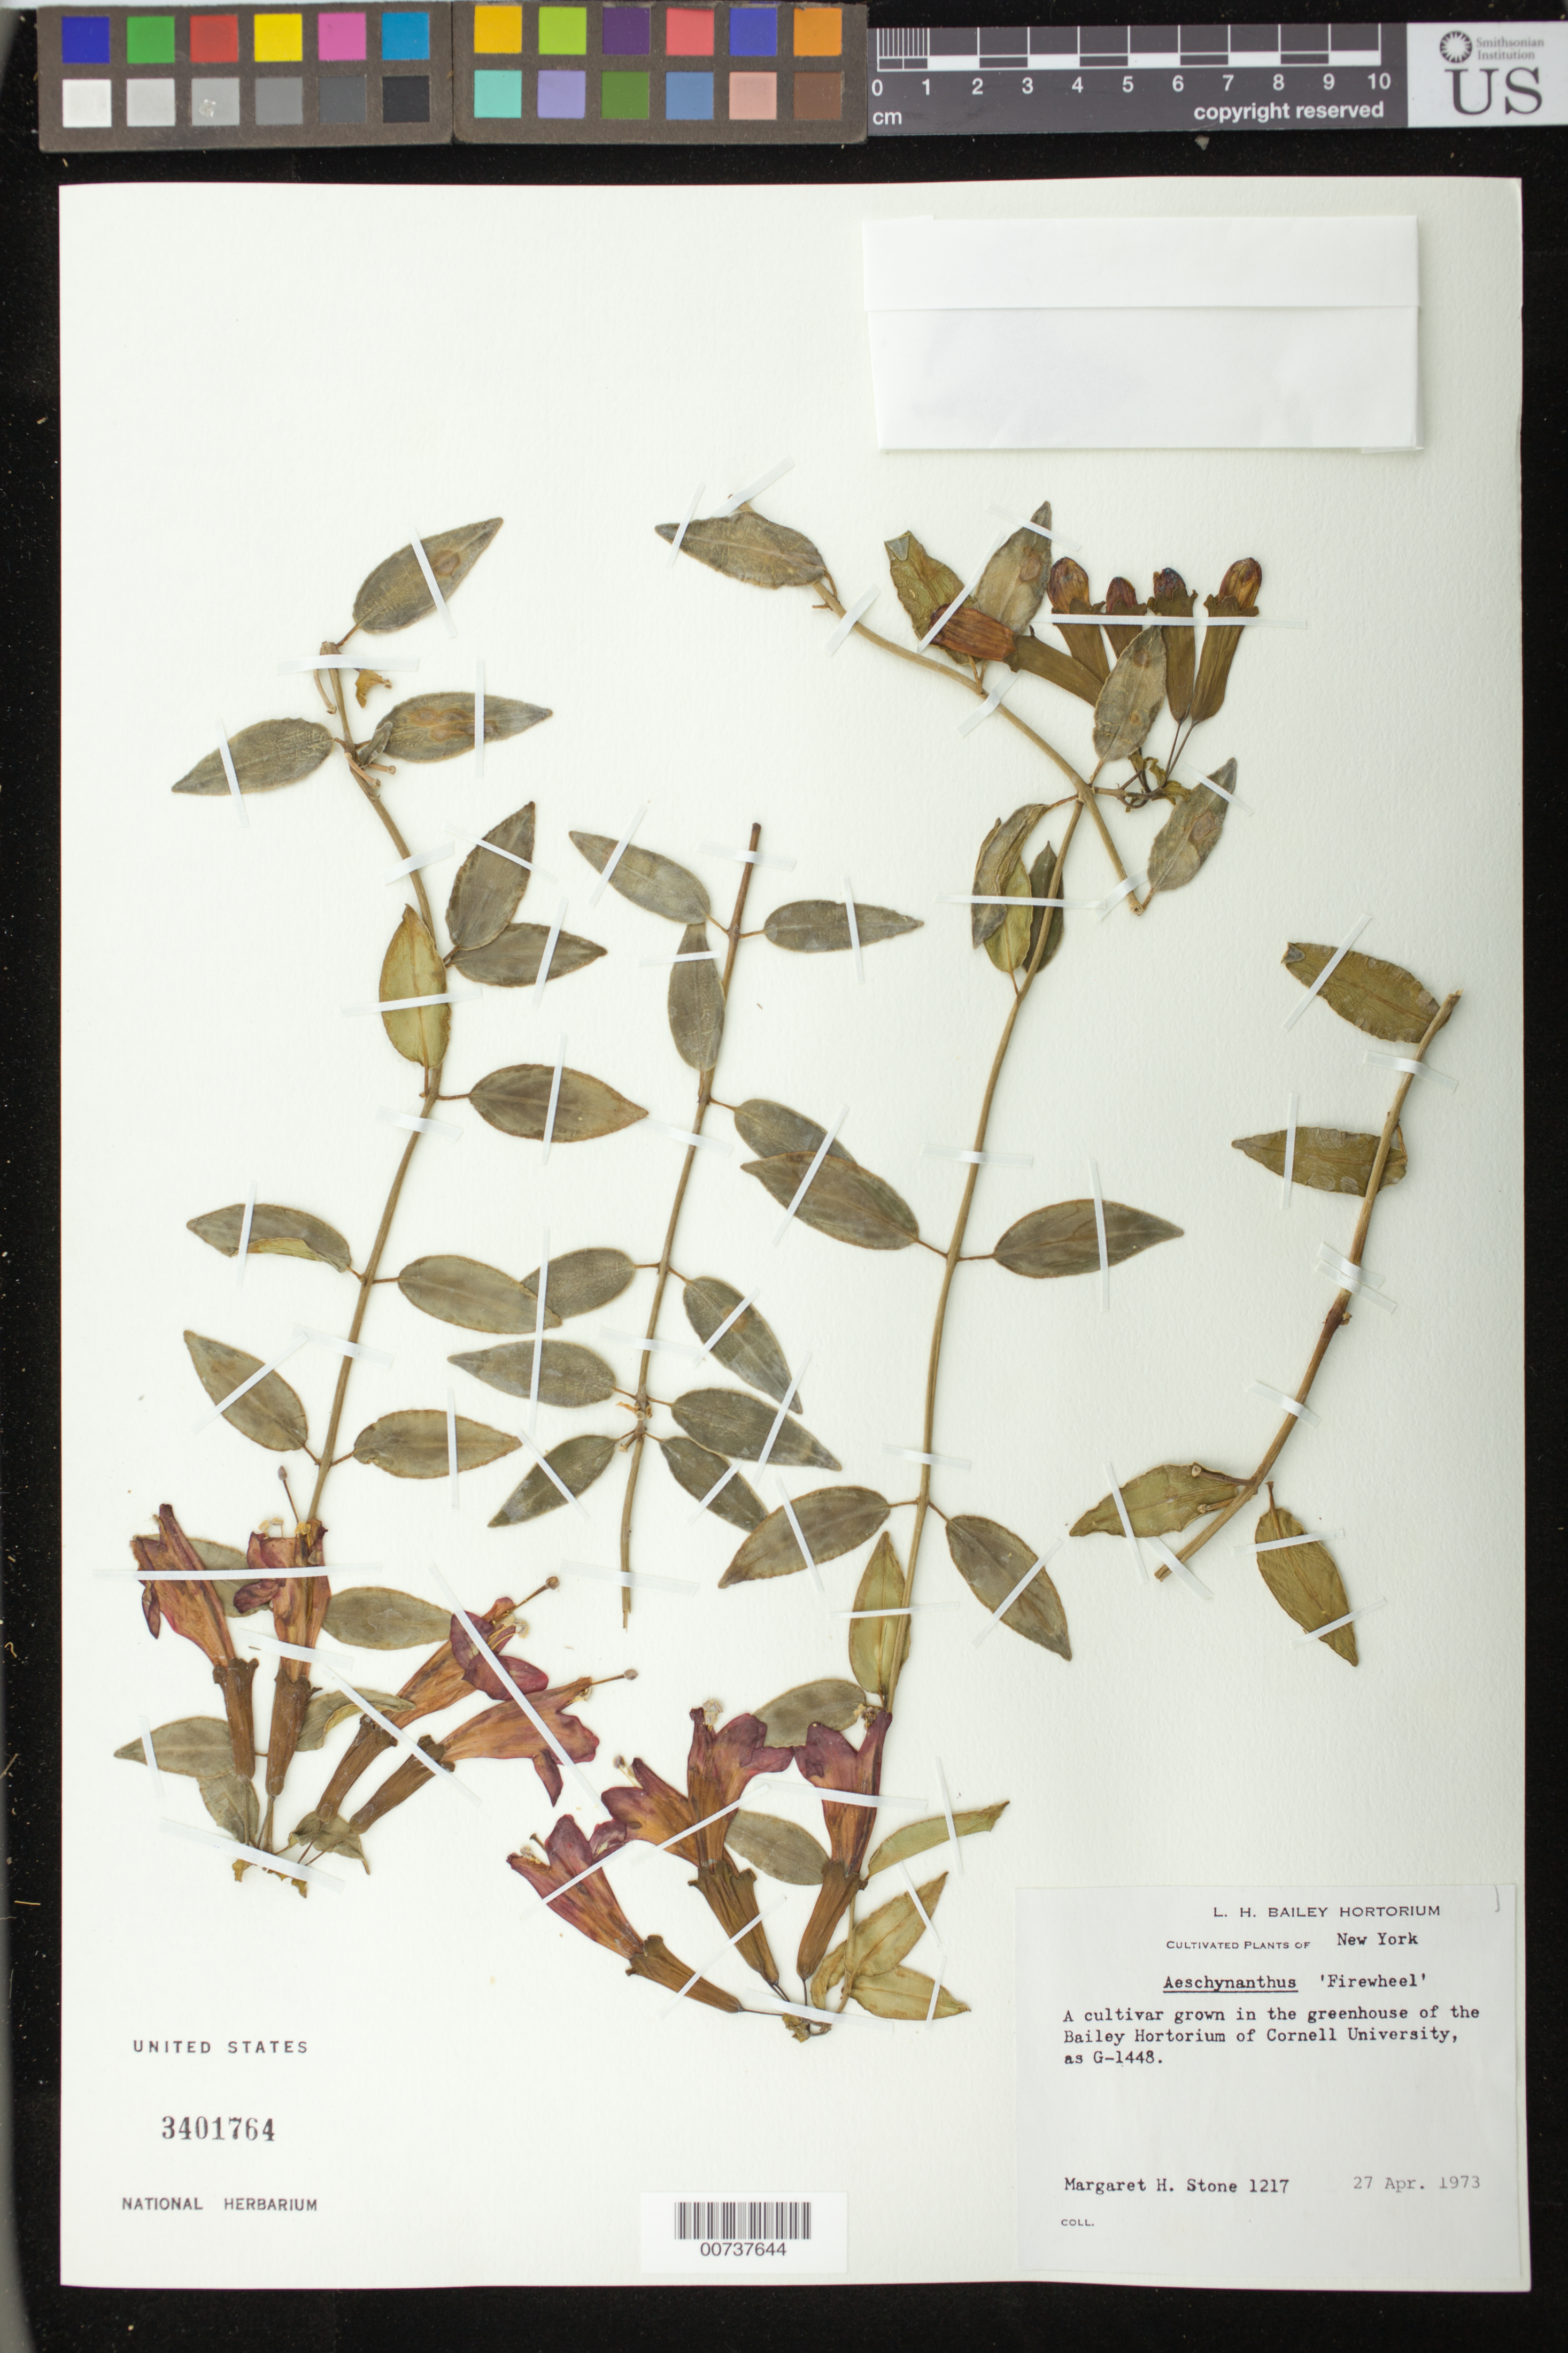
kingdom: Plantae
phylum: Tracheophyta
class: Magnoliopsida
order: Lamiales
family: Gesneriaceae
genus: Aeschynanthus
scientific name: Aeschynanthus 'Firewheel'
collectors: M. Stone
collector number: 1217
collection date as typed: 27 Apr 1973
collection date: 1973-04-27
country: United States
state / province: New York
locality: Grown in the greenhouse of the Bailey Hortorium of Cornell University [Ithaca, NY]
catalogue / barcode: US 3401764